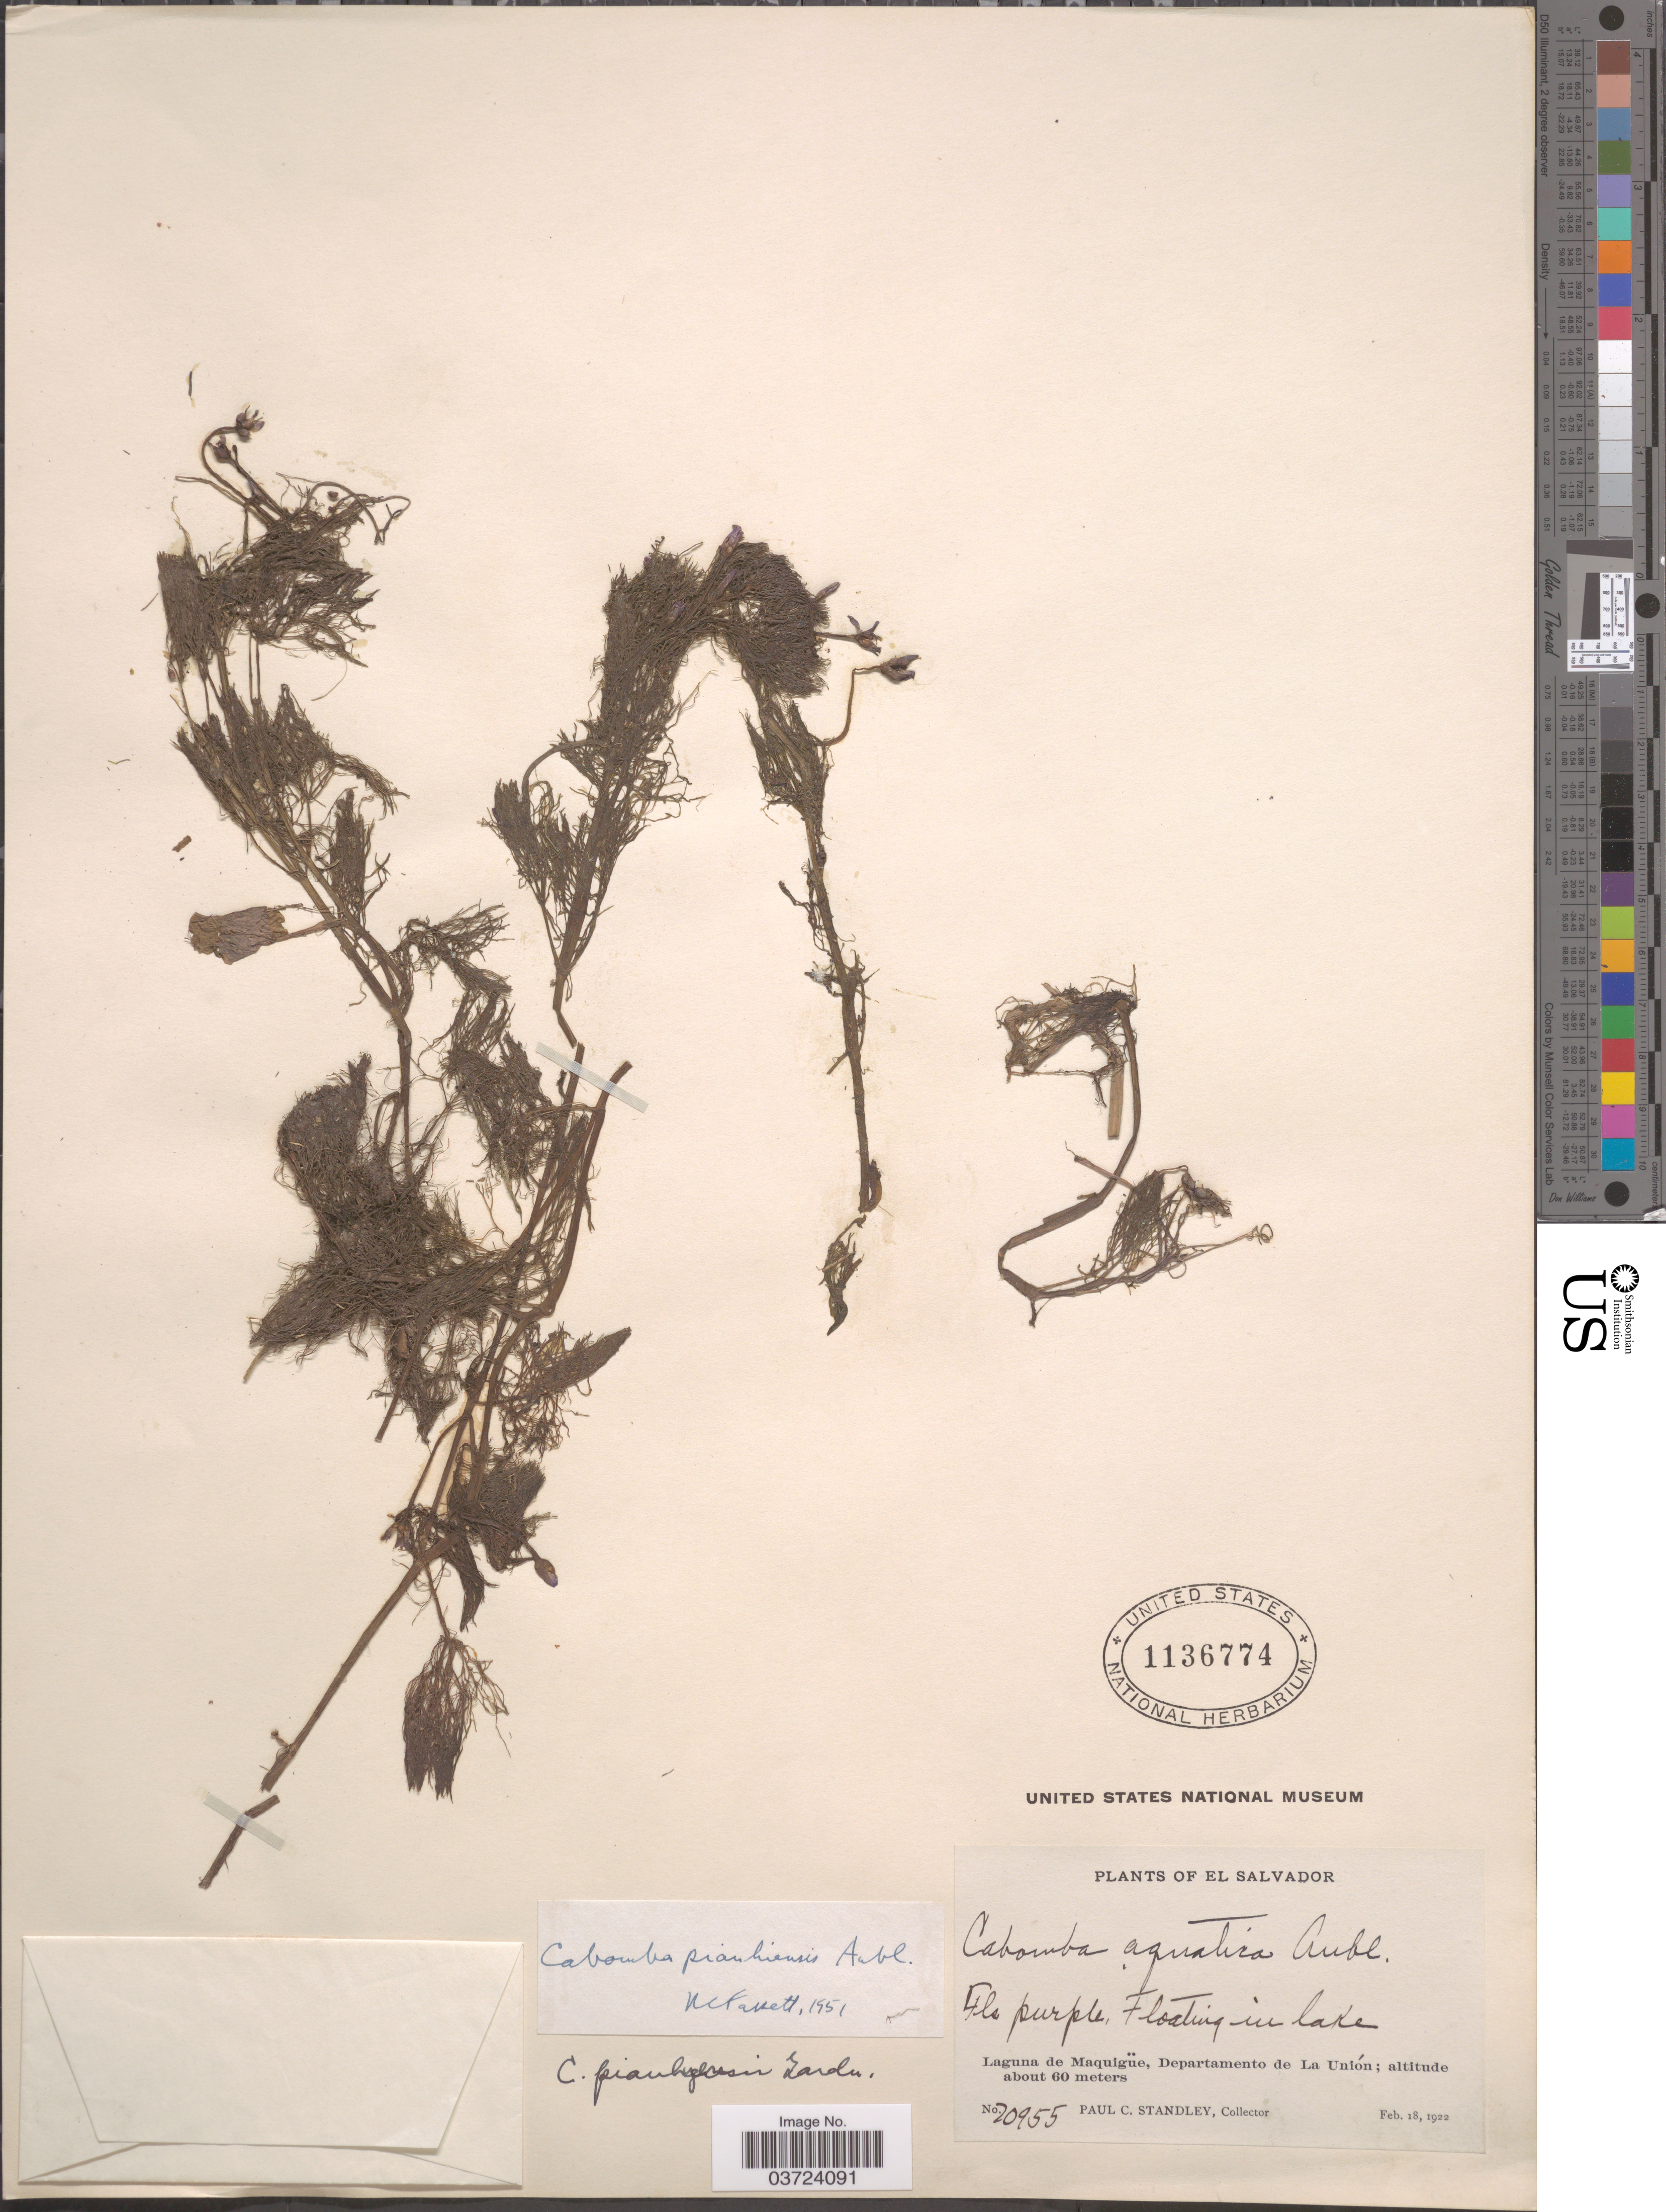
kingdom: Plantae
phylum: Tracheophyta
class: Magnoliopsida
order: Nymphaeales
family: Cabombaceae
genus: Cabomba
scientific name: Cabomba piauhyensis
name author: Gardner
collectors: P. C. Standley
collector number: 20955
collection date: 1922-02-18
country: El Salvador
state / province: La Union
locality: Laguna de Maquigüe, Departamento de La Unión.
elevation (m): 60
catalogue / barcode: US 1136774